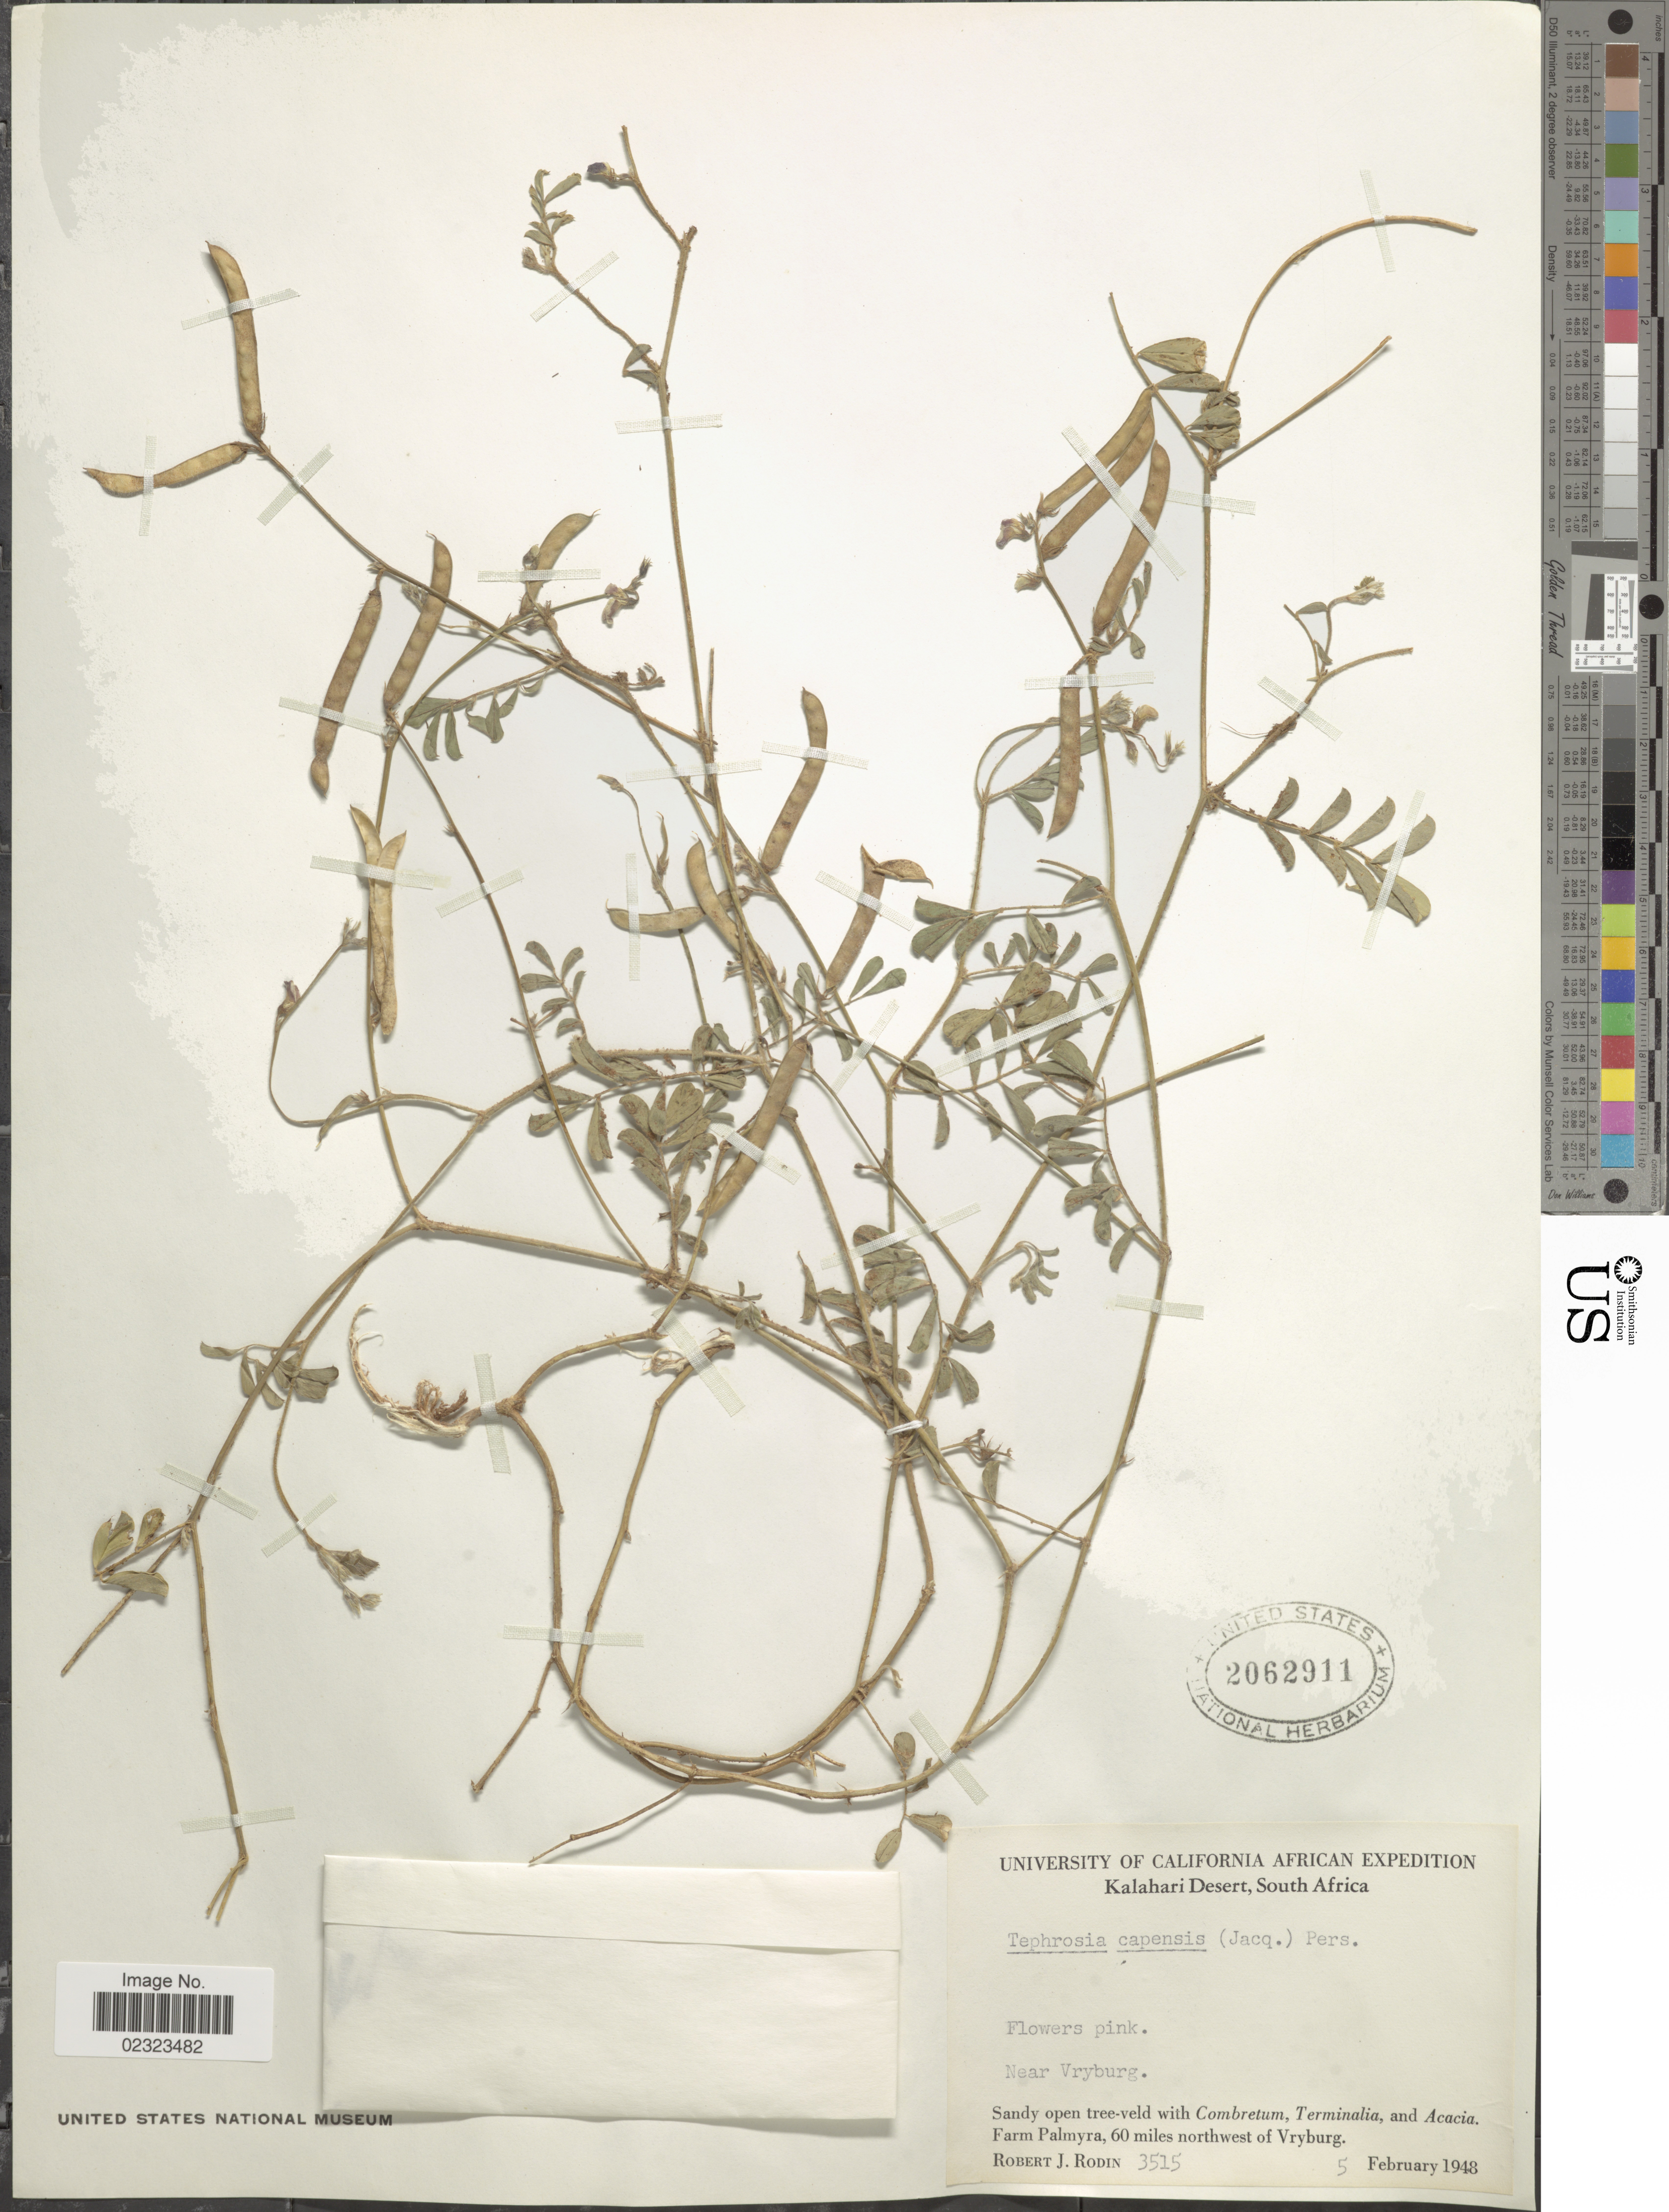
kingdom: Plantae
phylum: Tracheophyta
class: Magnoliopsida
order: Fabales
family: Fabaceae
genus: Tephrosia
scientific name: Tephrosia capensis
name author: (Jacq.) Pers.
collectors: R. J. Rodin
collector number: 3515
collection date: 1948-02-05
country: South Africa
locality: Kalahari Desert, near Vryburg, sandy open tree-veld, Farm Palmyra, 60 miles northwest of Vryburg.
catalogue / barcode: US 2062911